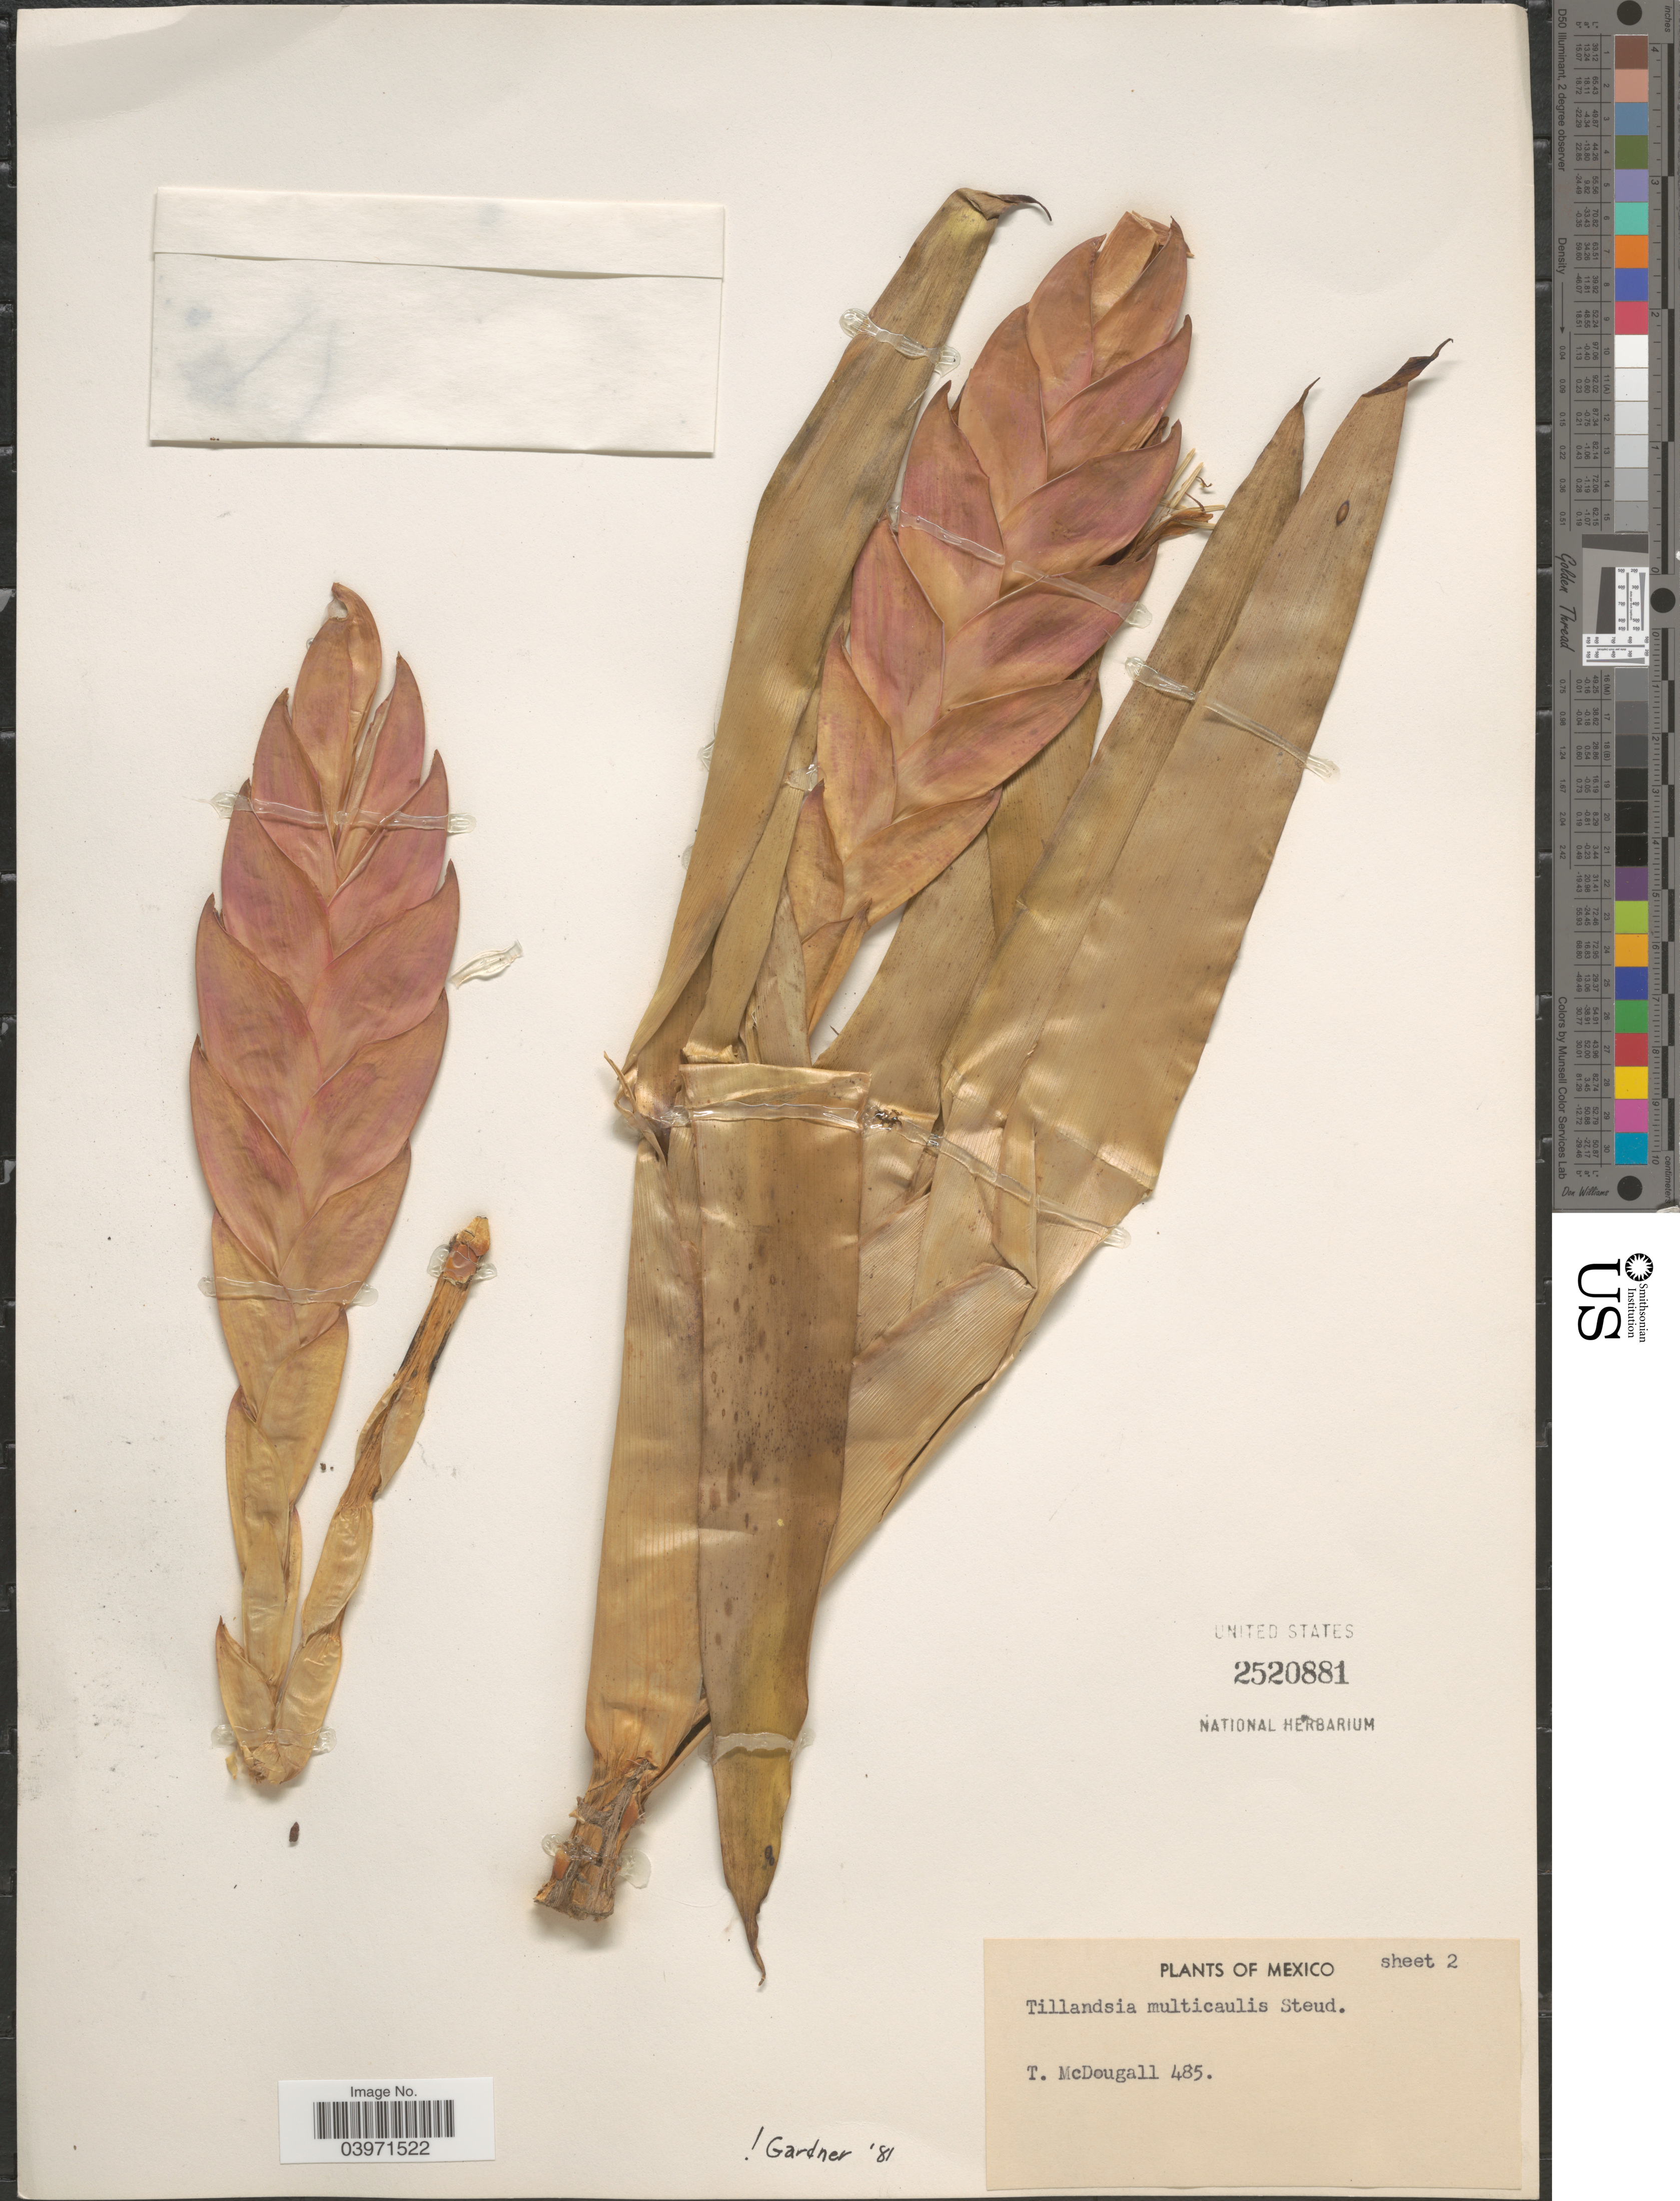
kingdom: Plantae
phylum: Tracheophyta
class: Liliopsida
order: Poales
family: Bromeliaceae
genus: Tillandsia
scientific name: Tillandsia multicaulis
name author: Steud.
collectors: T. B. MacDougall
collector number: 485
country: Mexico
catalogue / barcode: US 2520881